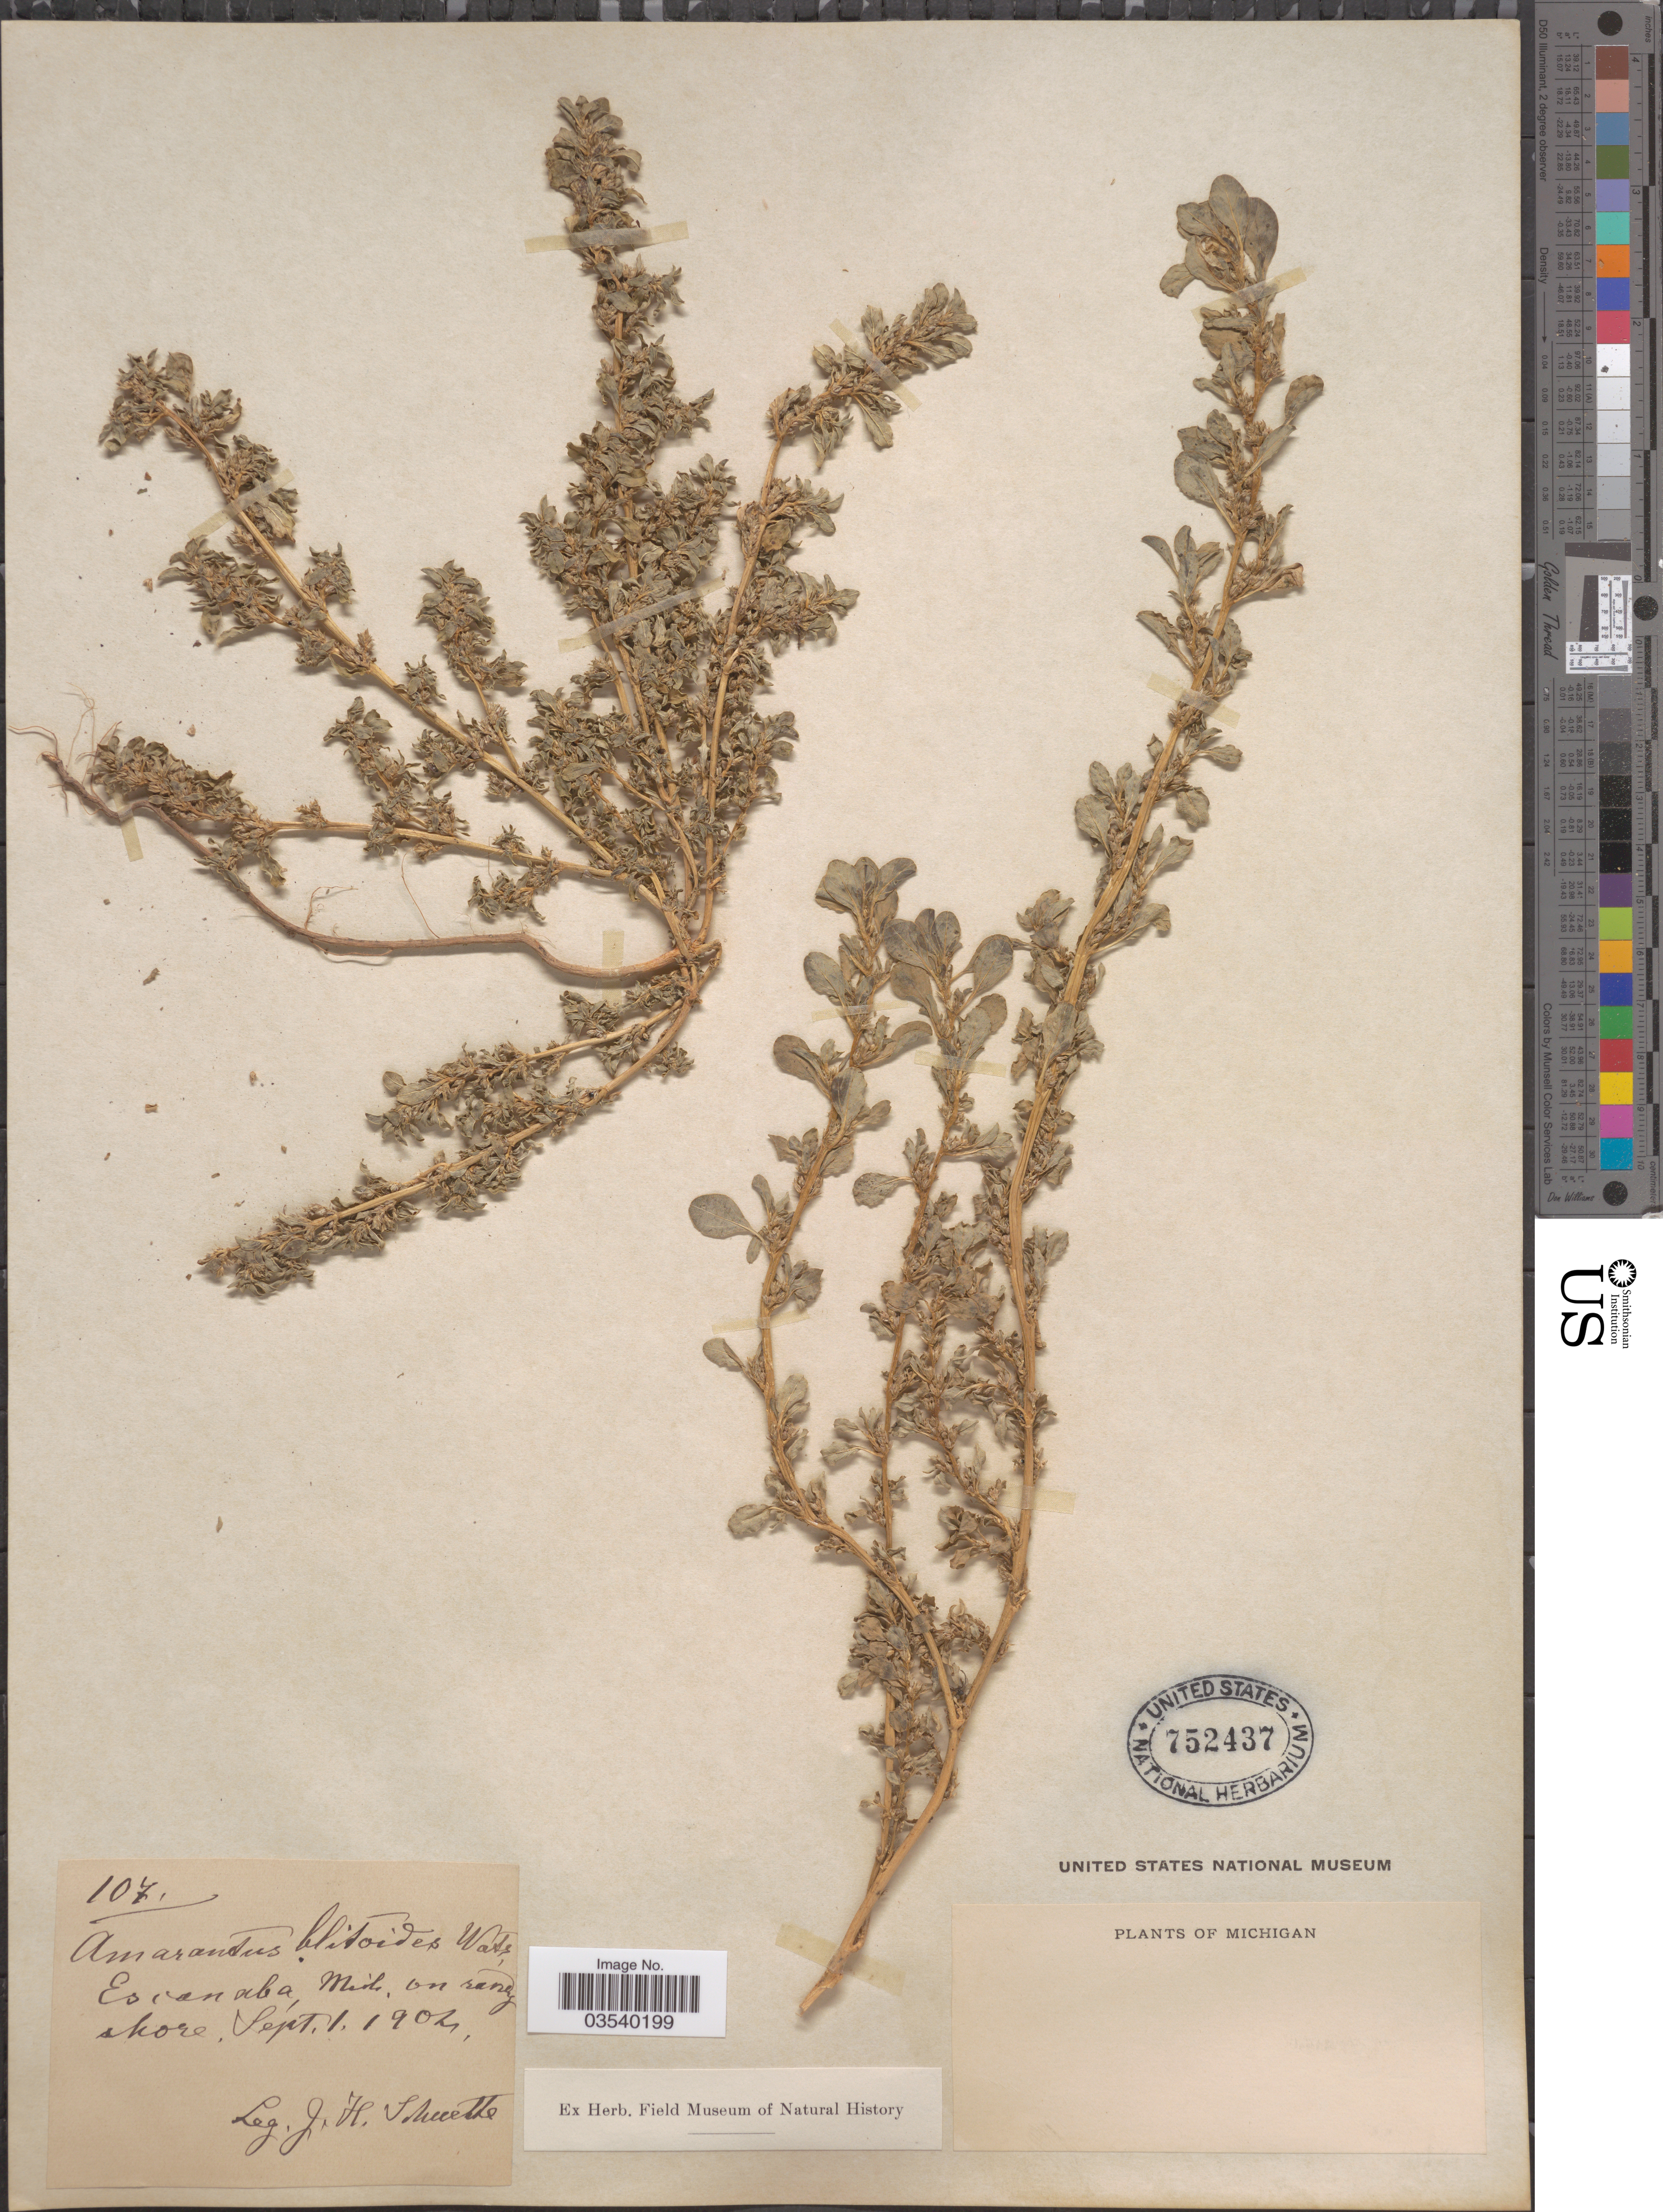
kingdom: Plantae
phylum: Tracheophyta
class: Magnoliopsida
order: Caryophyllales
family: Amaranthaceae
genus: Amaranthus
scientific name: Amaranthus blitoides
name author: S. Watson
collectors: J. H. Schuette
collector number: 107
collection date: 1904-09-01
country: United States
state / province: Michigan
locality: Escanaba.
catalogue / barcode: US 752437